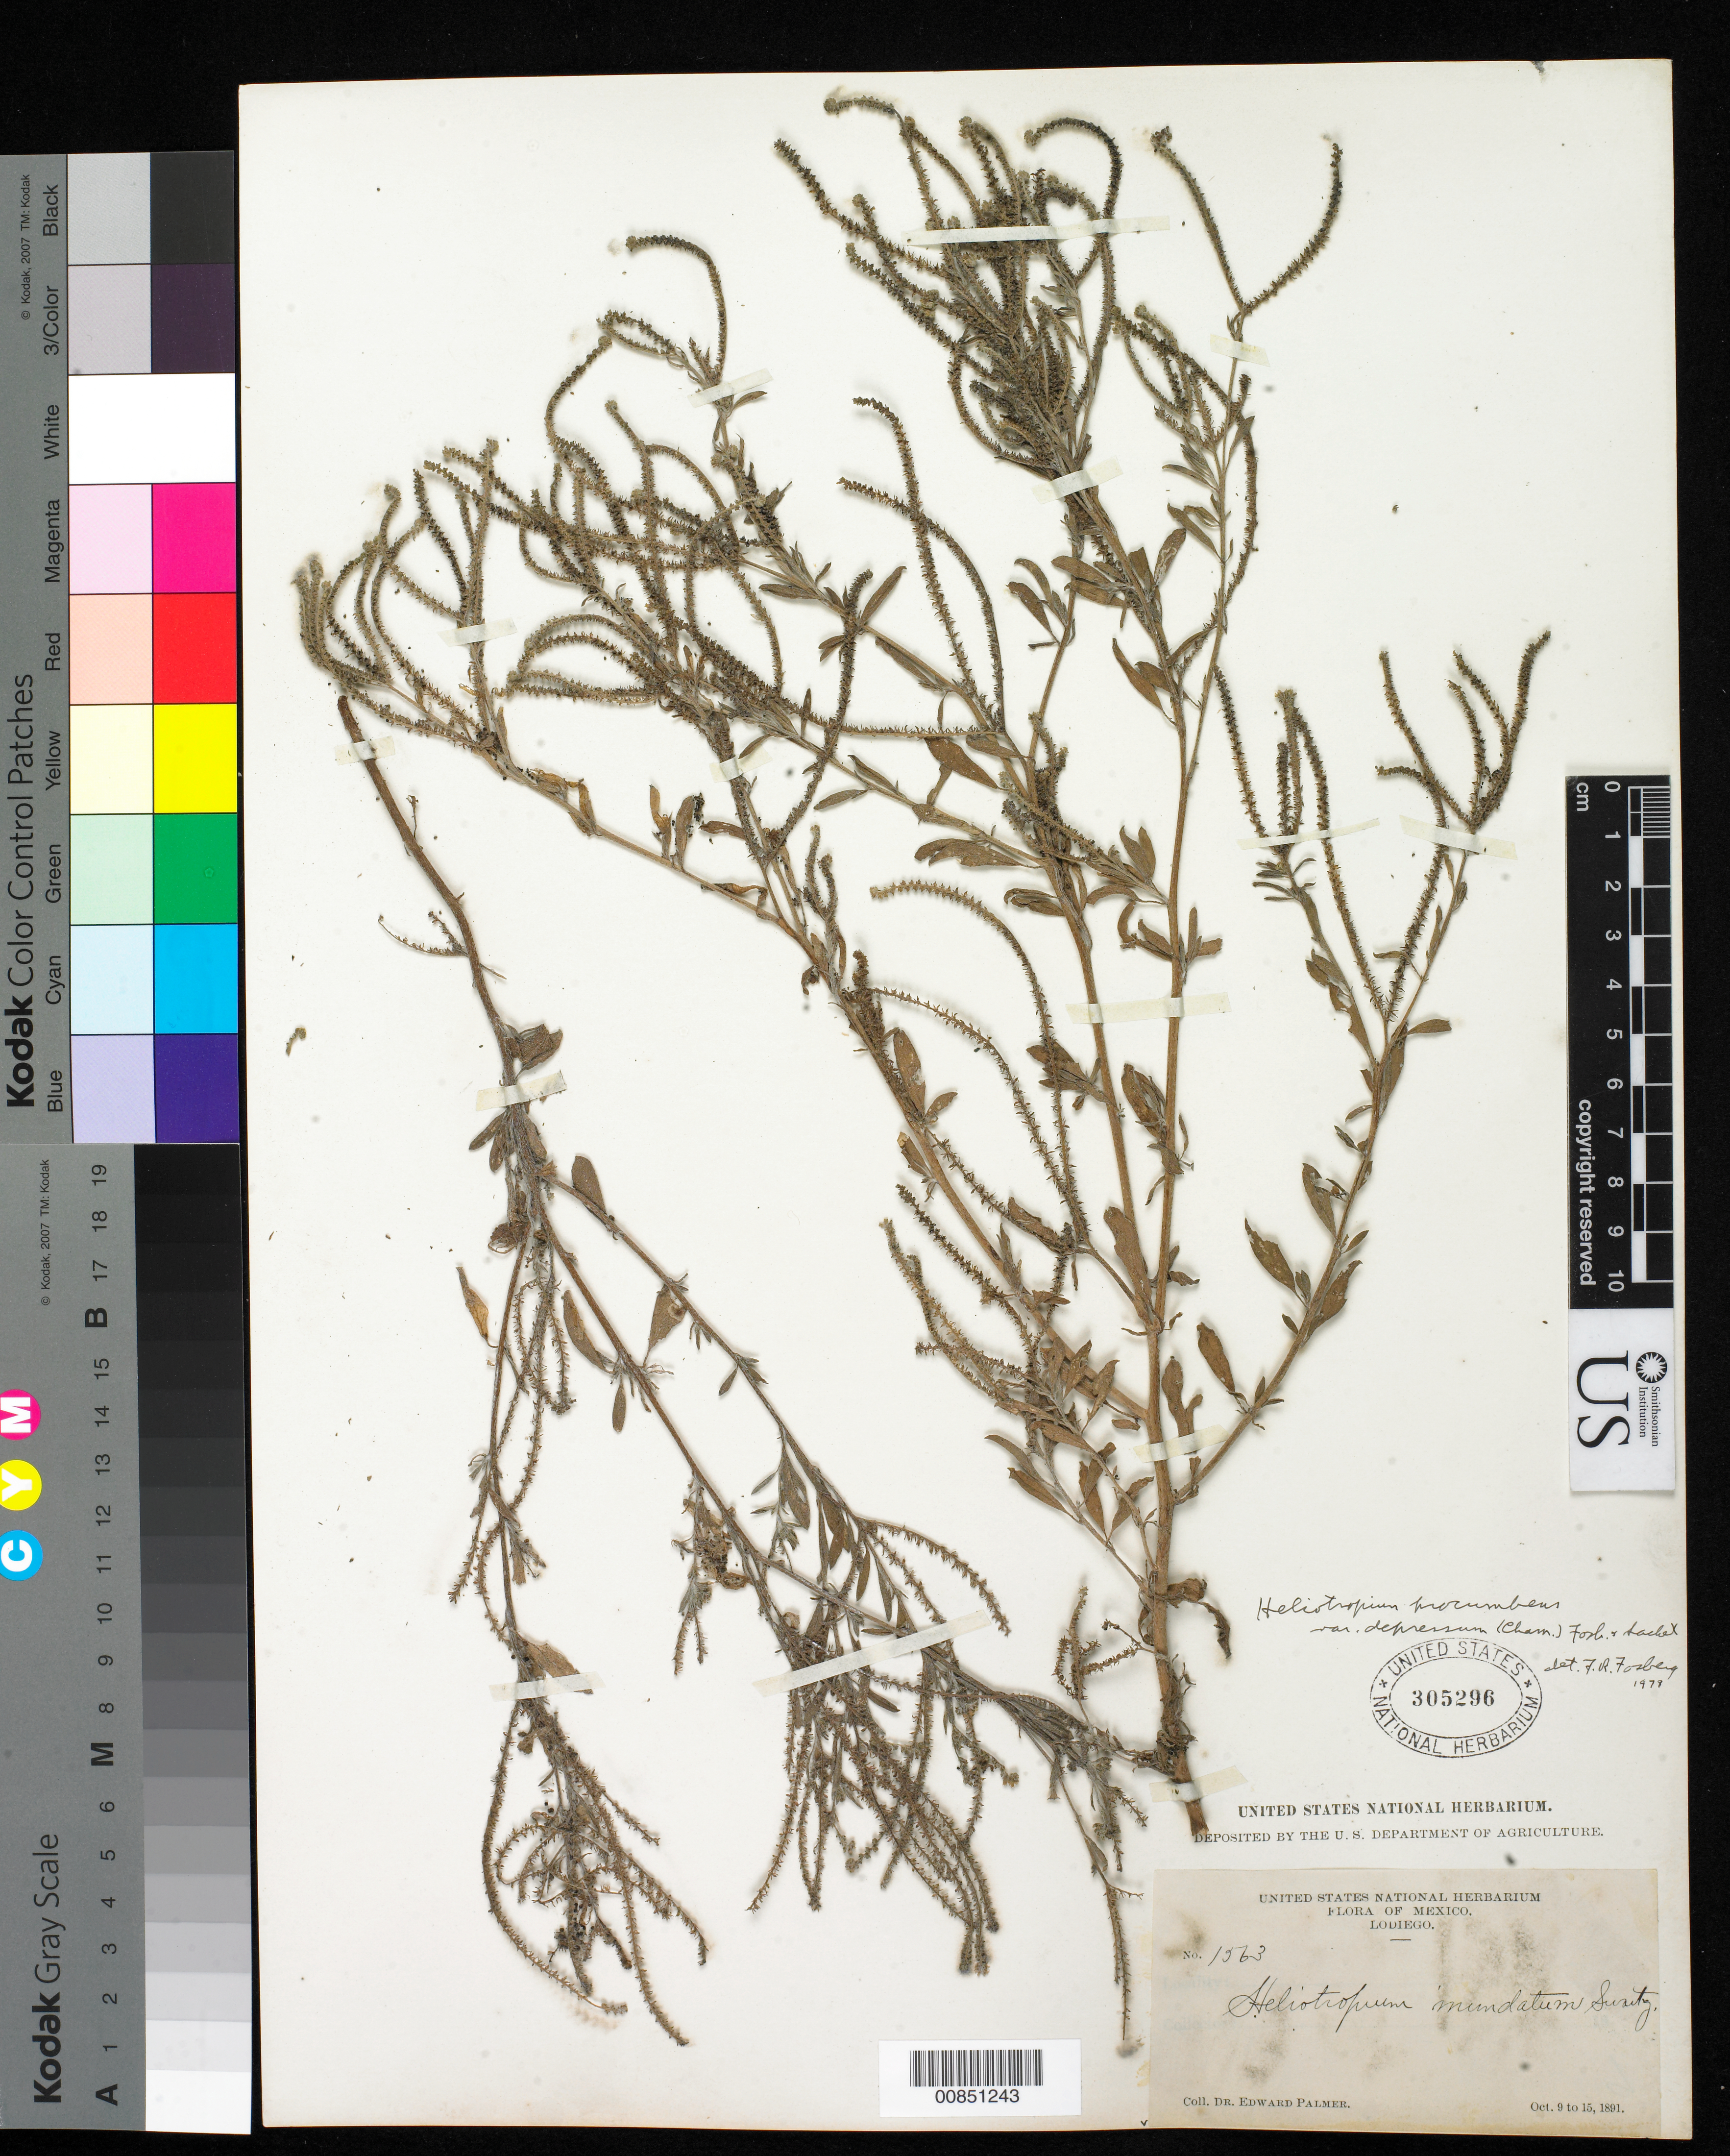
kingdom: Plantae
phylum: Tracheophyta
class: Magnoliopsida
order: Boraginales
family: Heliotropiaceae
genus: Euploca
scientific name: Euploca procumbens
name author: (Mill.) Diane & Hilger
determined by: Feuillet, C.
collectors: E. Palmer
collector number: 1563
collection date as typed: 09 Oct 1891 to 15 Oct 1891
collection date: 1891-10-09/1891-10-15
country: Mexico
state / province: Sinaloa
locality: Lodiego, Sinaloa.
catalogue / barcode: US 305296